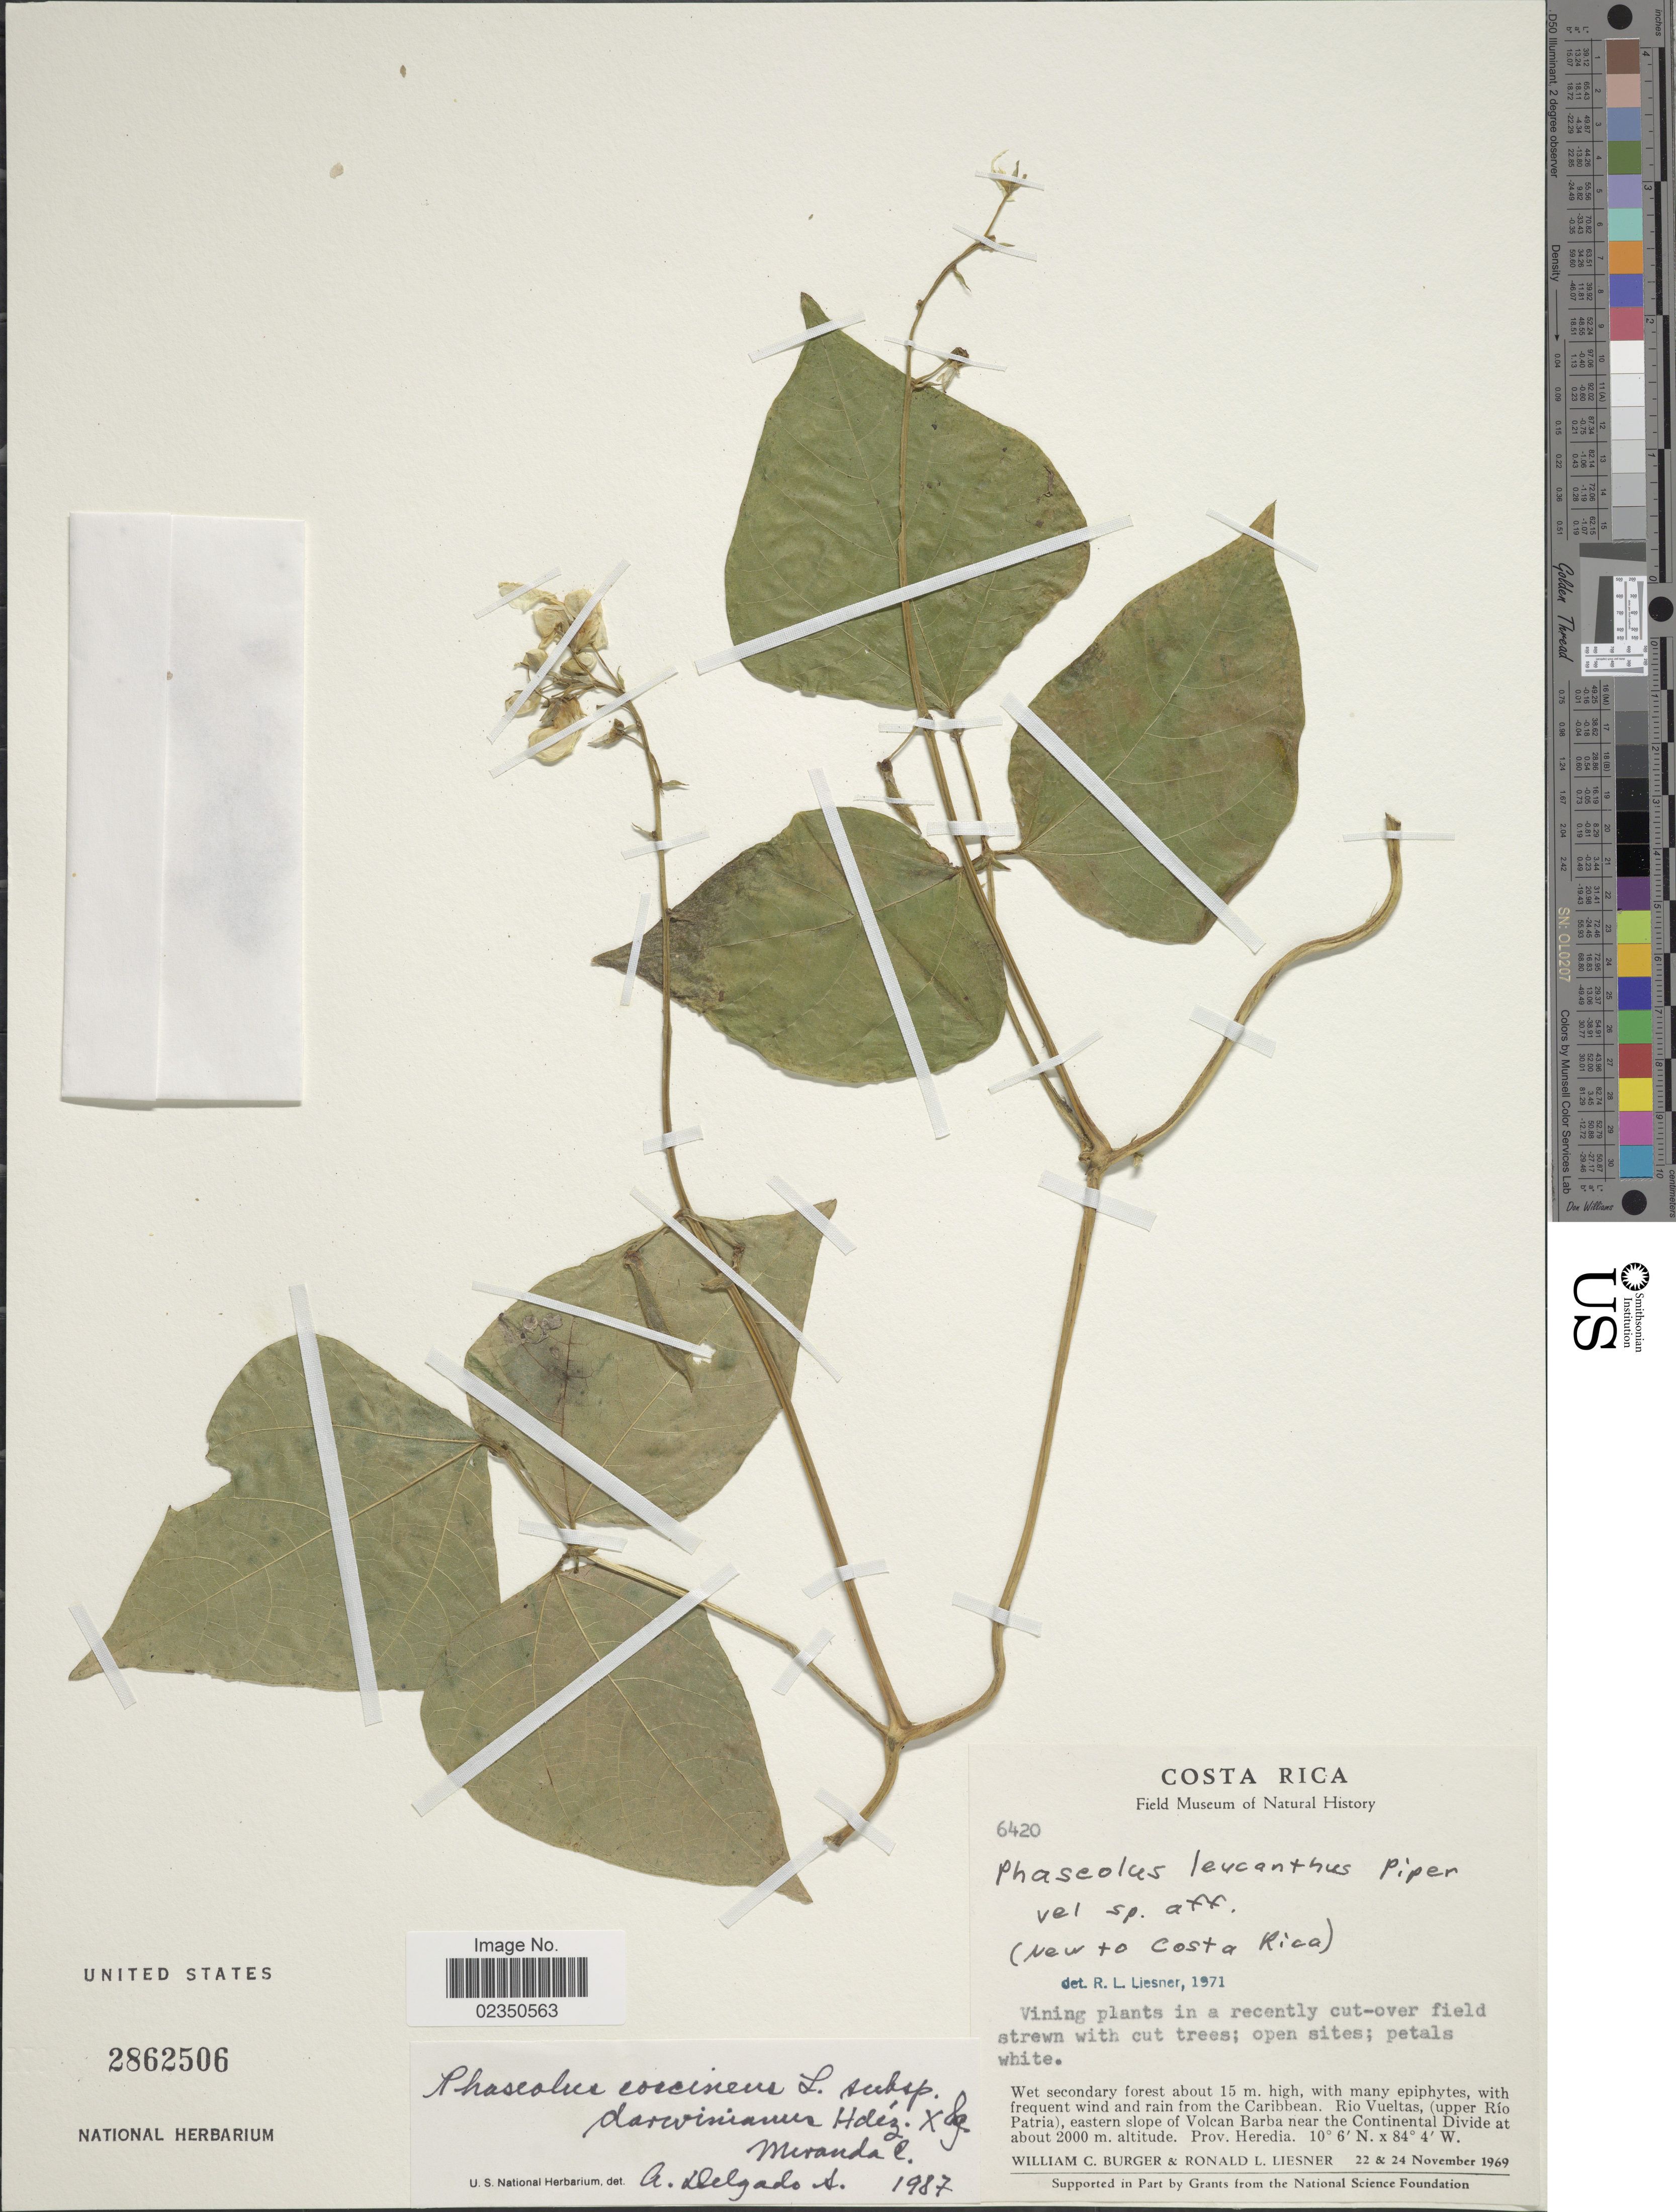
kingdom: Plantae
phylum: Tracheophyta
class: Magnoliopsida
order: Fabales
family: Fabaceae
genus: Phaseolus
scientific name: Phaseolus coccineus subsp. darwinianus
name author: Hern.-Xol. & S. Miranda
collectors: W. Burger & R. L. Liesner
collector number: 6420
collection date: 1969-11-22/1969-11-24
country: Costa Rica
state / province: Heredia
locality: Rio Vueltas, (upper Rio Patria), eastern slope of Volcan Barba near the Continental Divide.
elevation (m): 2000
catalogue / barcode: US 2862506